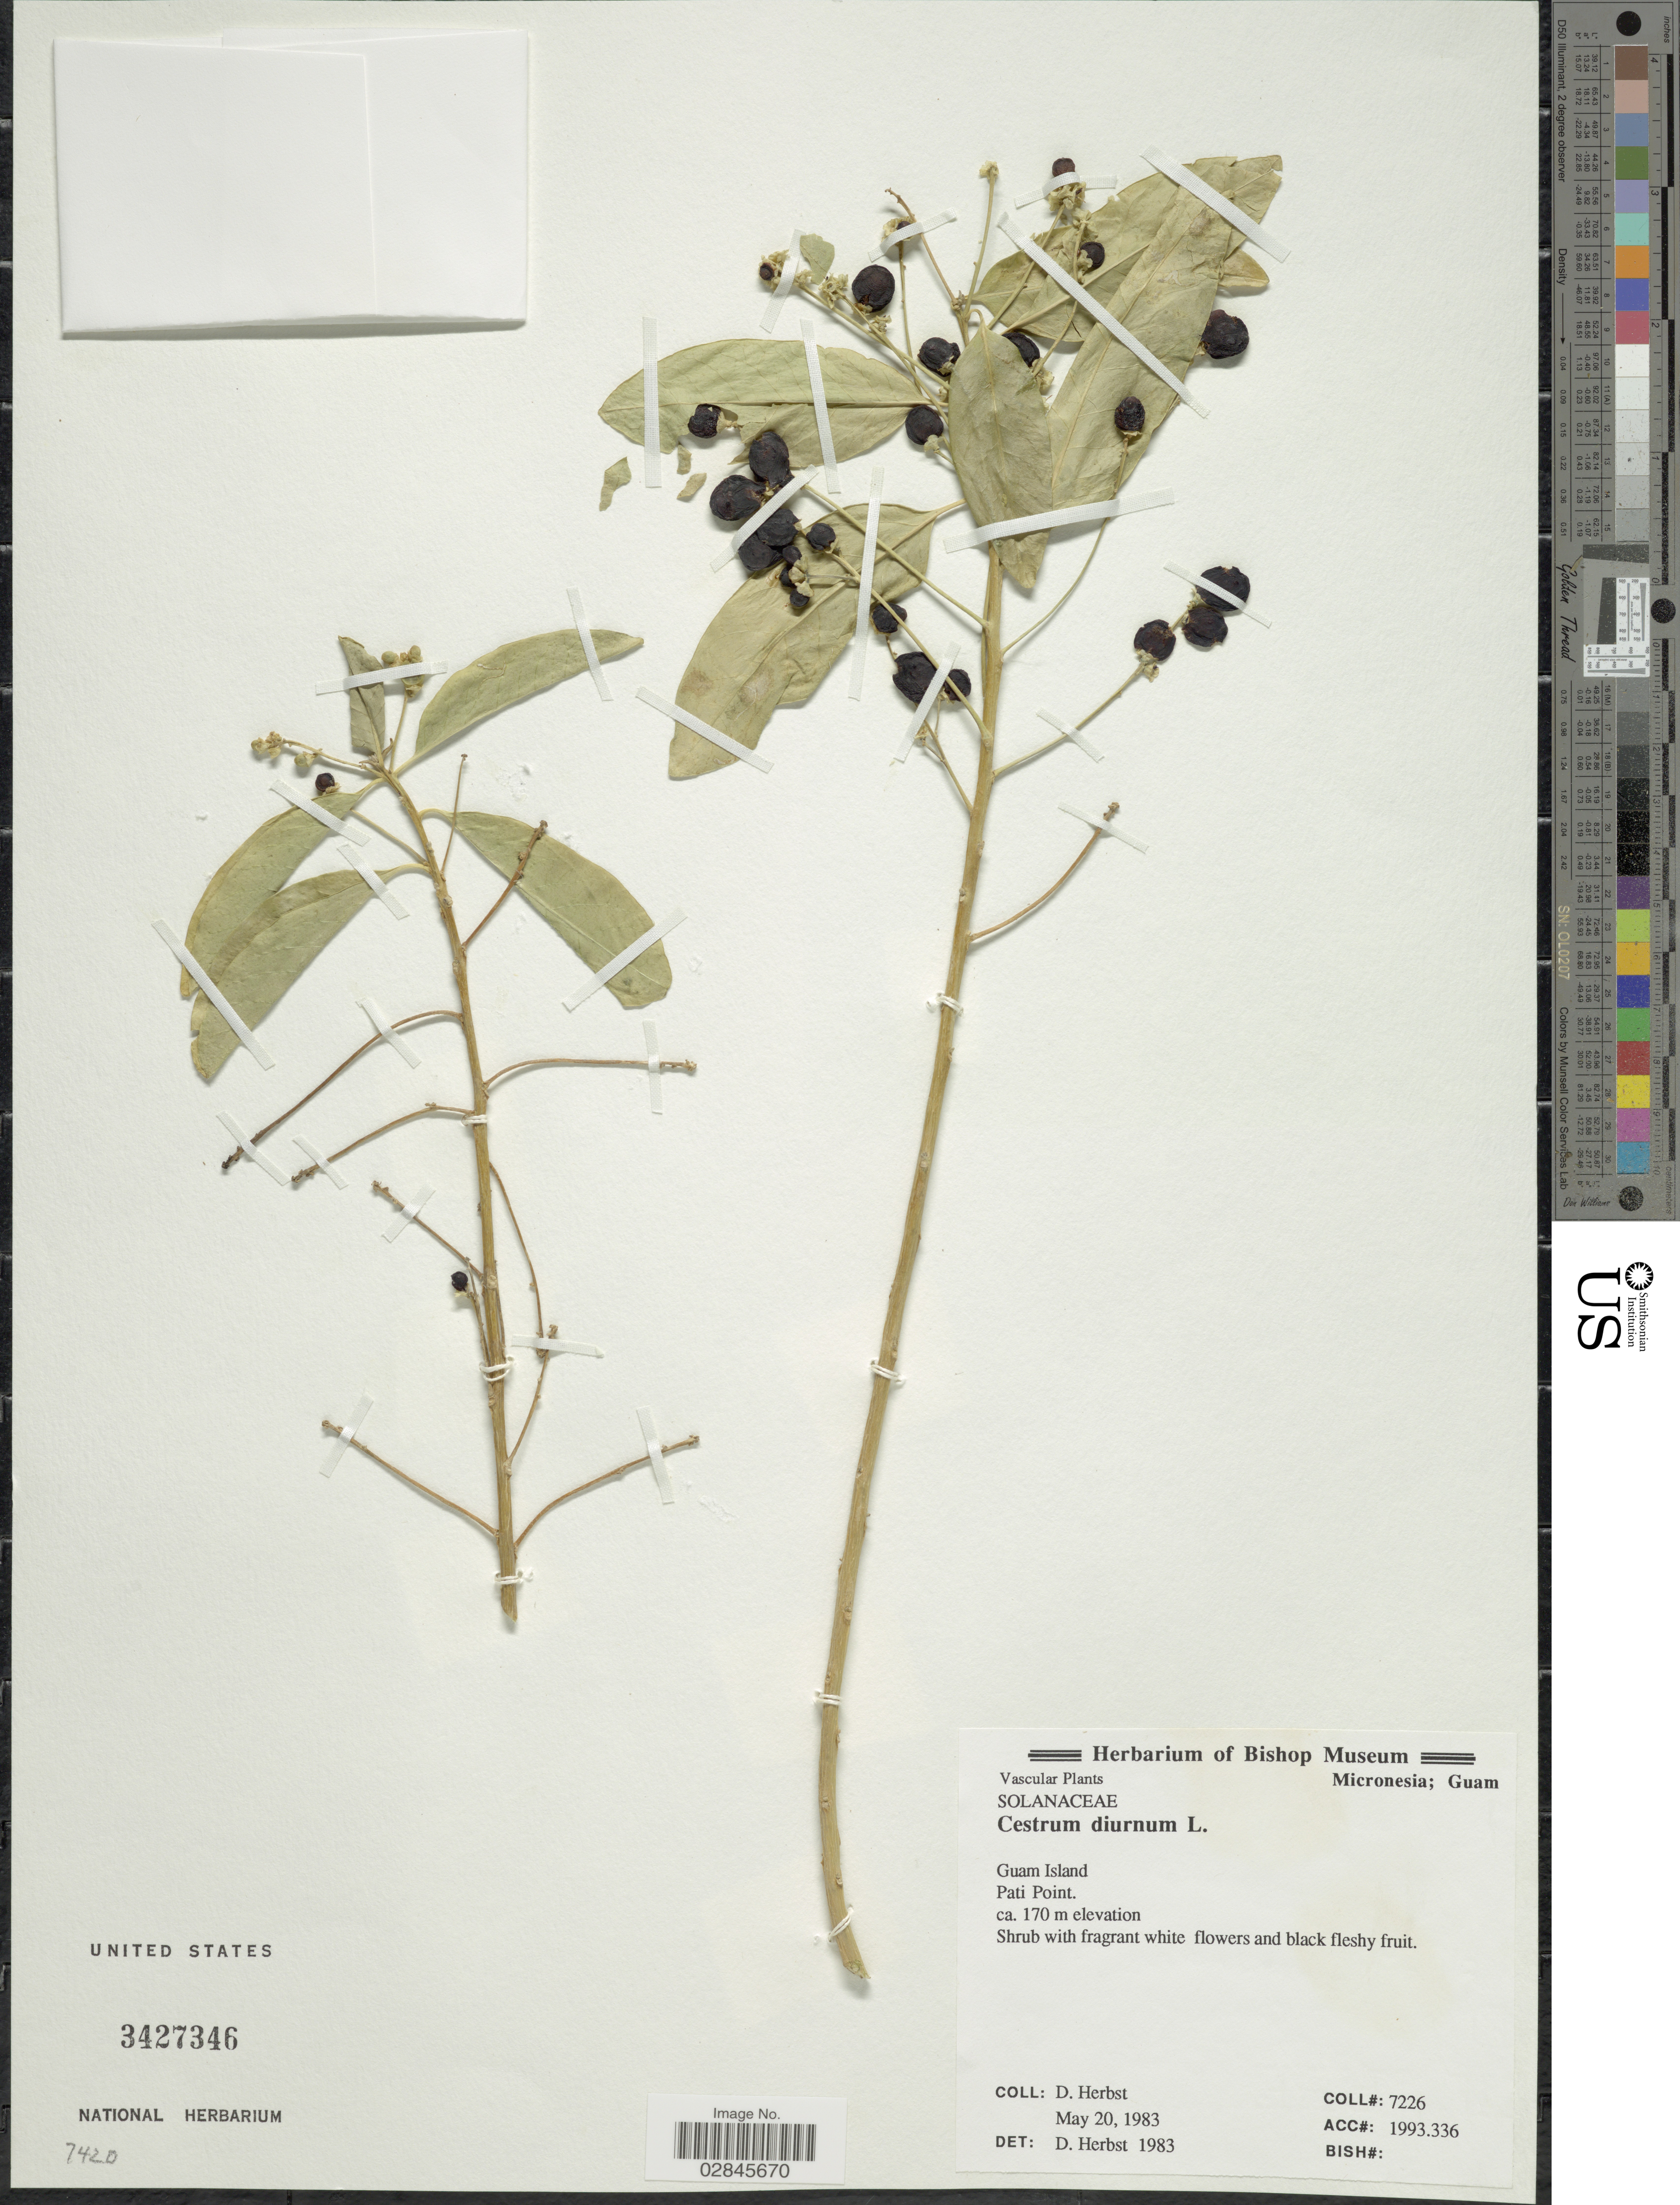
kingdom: Plantae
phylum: Tracheophyta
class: Magnoliopsida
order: Solanales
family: Solanaceae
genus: Cestrum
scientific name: Cestrum diurnum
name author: L.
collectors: D. Herbst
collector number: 7226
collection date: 1983-05-20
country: Guam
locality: Guam Island. Pati Point.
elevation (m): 170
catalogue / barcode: US 3427346